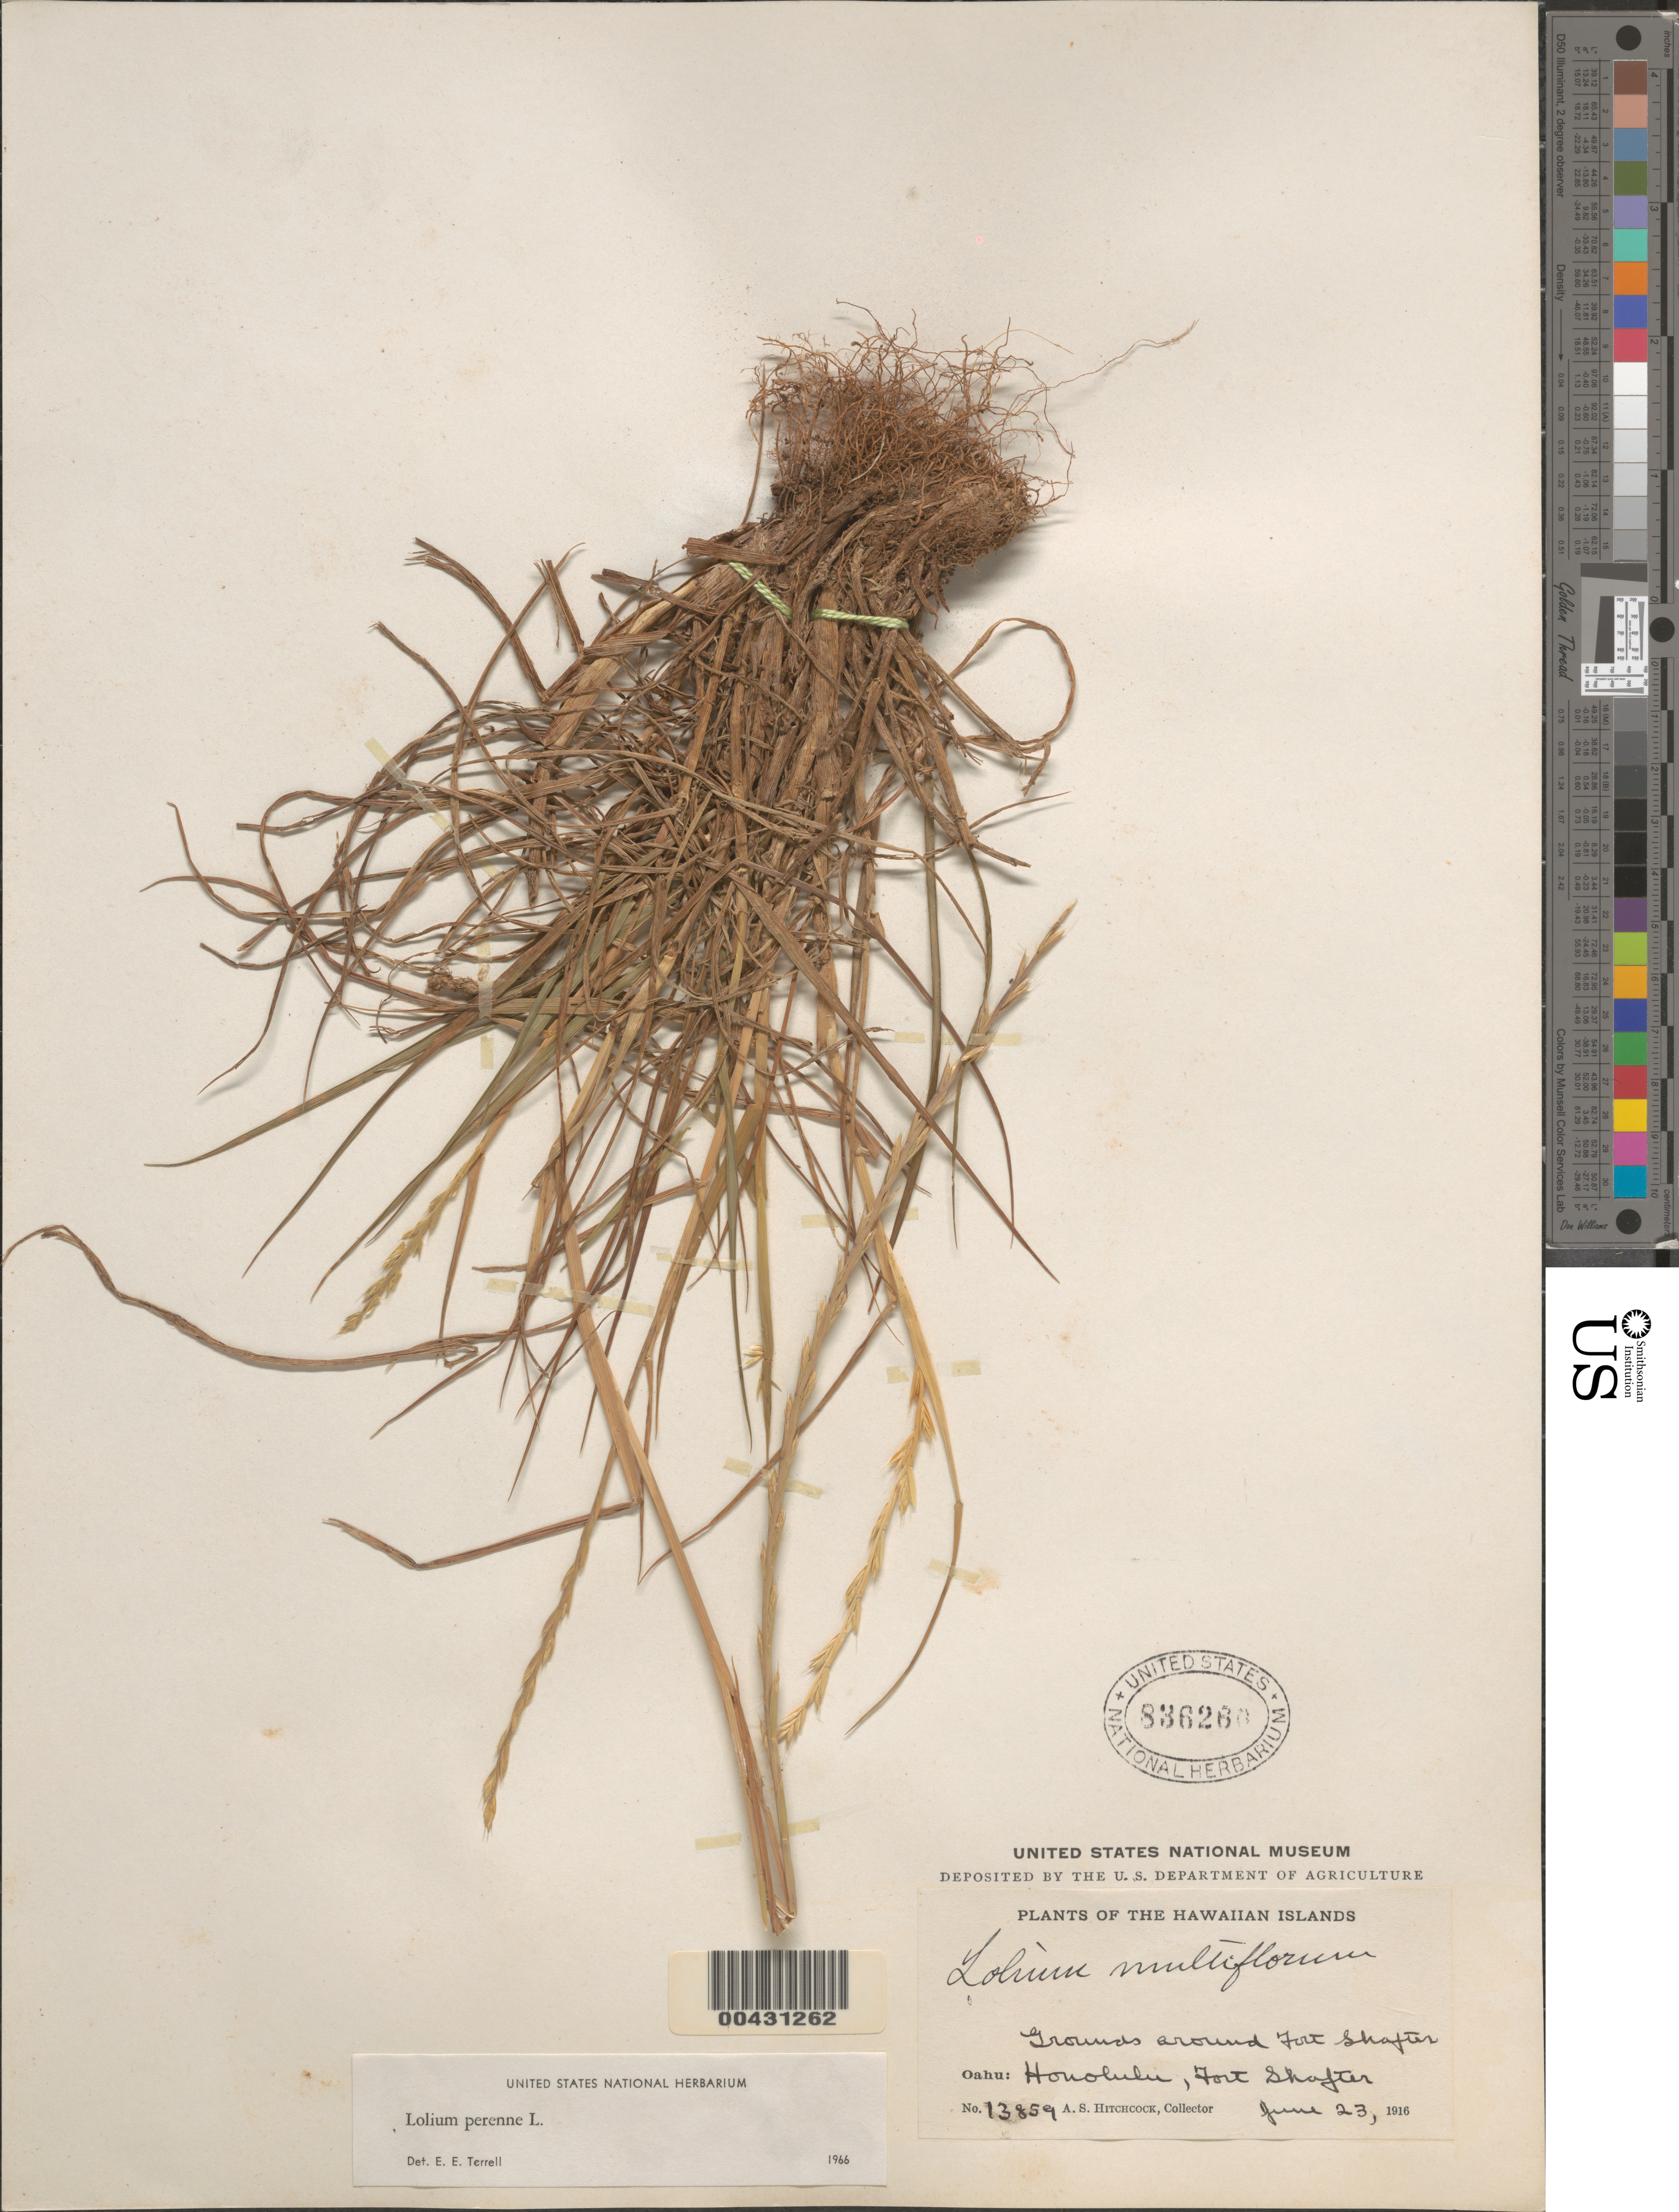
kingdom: Plantae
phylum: Tracheophyta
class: Liliopsida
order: Poales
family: Poaceae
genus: Lolium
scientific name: Lolium perenne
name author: L.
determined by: Terrell, E. E.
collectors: A. S. Hitchcock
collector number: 13859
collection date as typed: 23 Jun 1916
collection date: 1916-06-23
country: United States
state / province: Hawaii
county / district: Honolulu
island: Oahu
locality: Honolulu, Fort Shafter, grounds around Fort Shafter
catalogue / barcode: US 836260